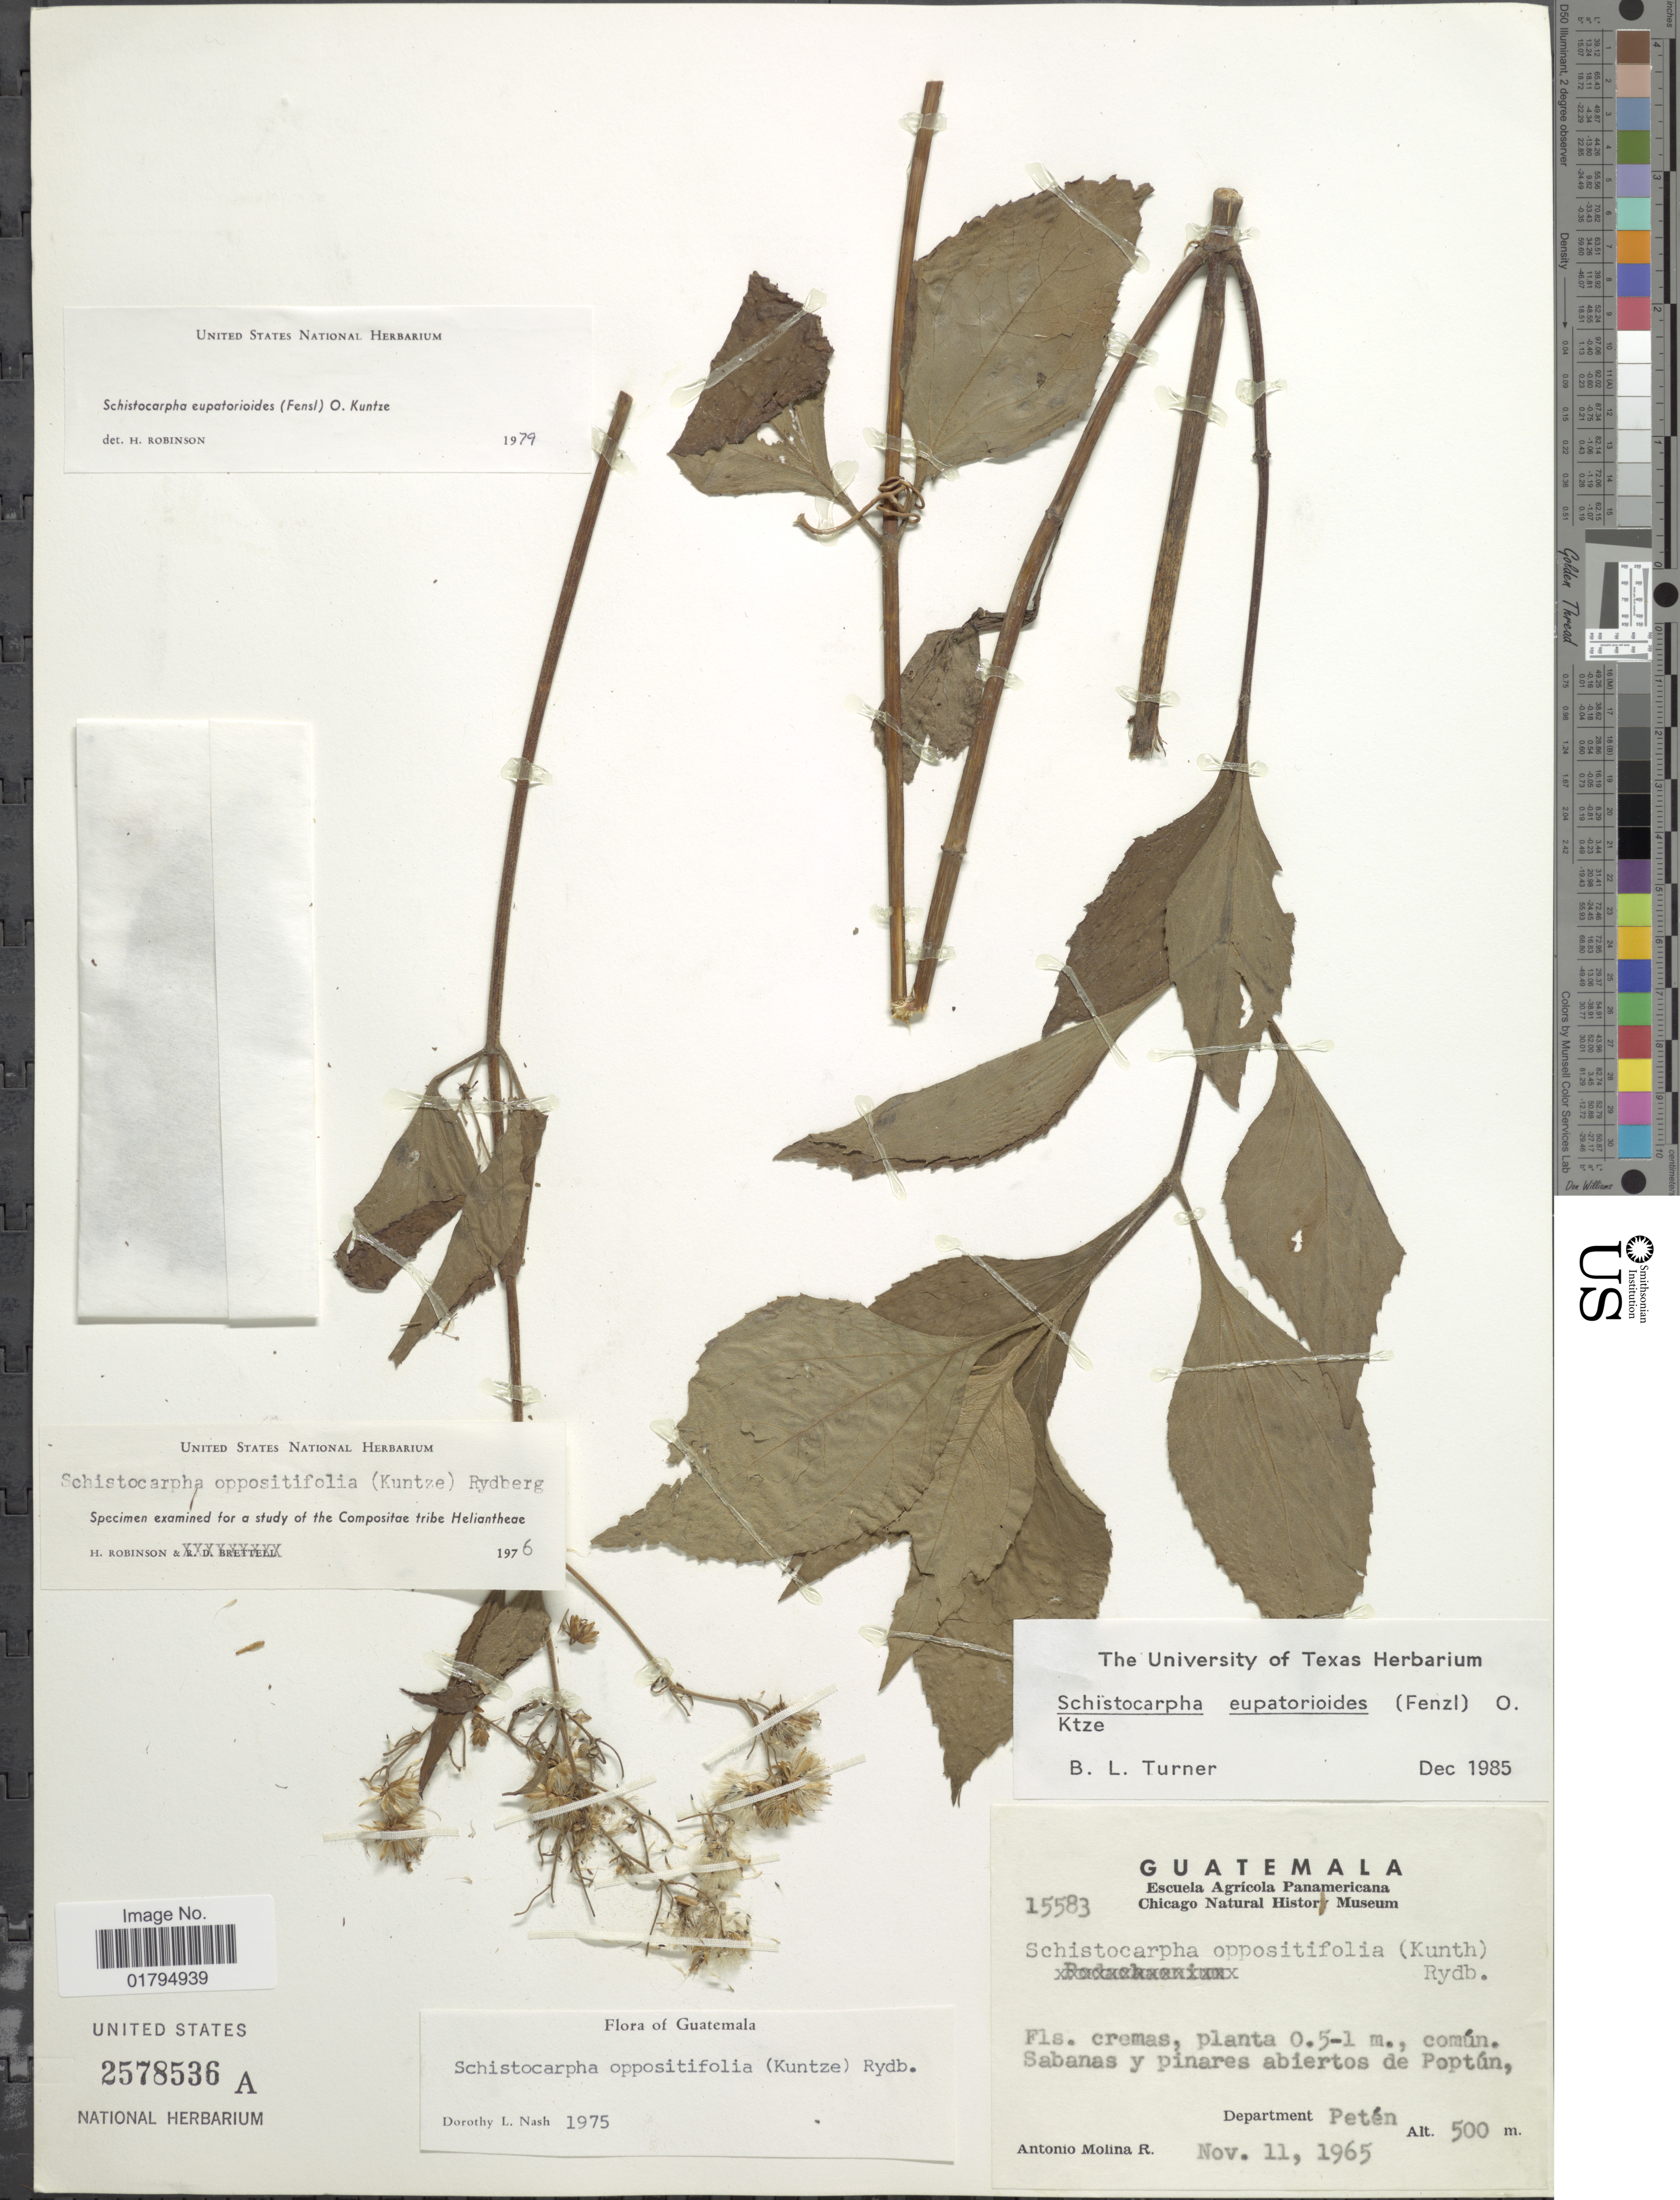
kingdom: Plantae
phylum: Tracheophyta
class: Magnoliopsida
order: Asterales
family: Asteraceae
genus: Schistocarpha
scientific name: Schistocarpha eupatorioides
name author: (Fenzl) Kuntze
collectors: A. Molina R.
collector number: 15583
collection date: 1965-11-11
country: Guatemala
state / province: El Petén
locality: Comun. Sabanas y pinares abiertos de Poptun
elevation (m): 500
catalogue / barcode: US 2578536A